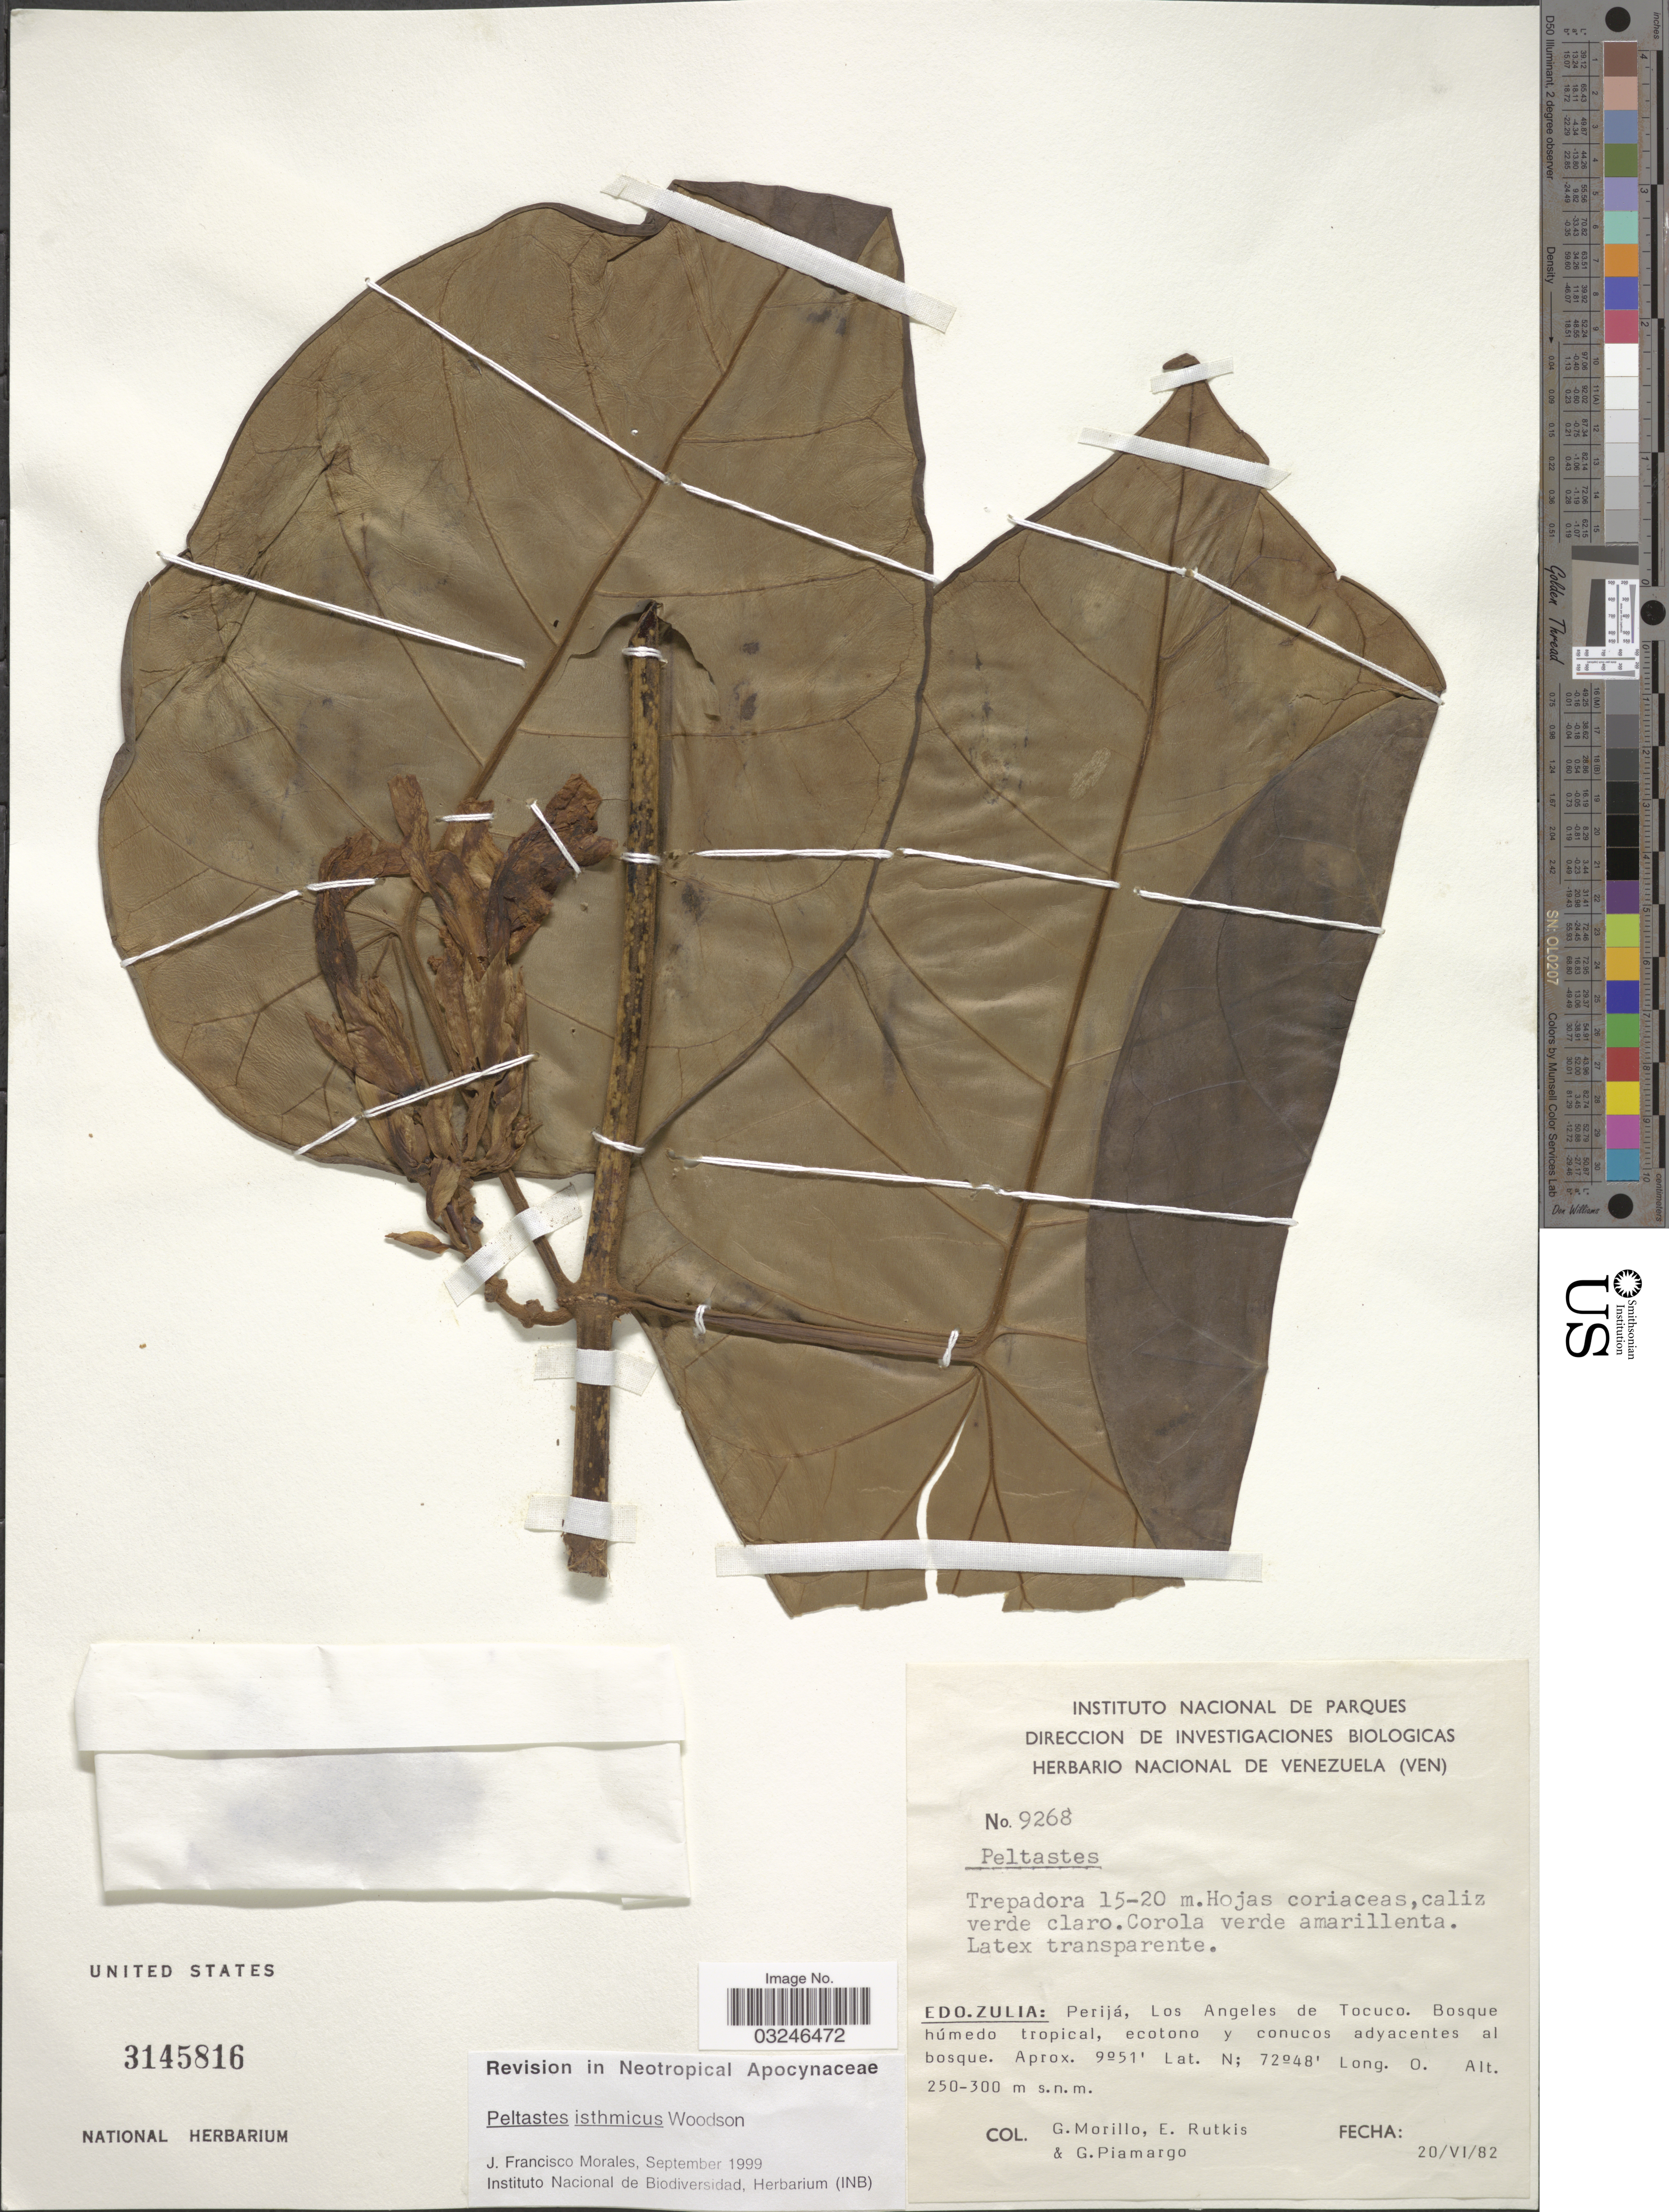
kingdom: Plantae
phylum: Tracheophyta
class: Magnoliopsida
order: Gentianales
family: Apocynaceae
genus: Peltastes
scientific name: Peltastes isthmicus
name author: Woodson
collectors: G. Morillo, E. Rutkis & G. Piamargo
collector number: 9268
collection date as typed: Transcribed d/m/y: 20/6/82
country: Venezuela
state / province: Zulia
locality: Edo. Zulia: Perijá, Los Angeles de Tocuco.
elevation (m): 250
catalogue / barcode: US 3145816